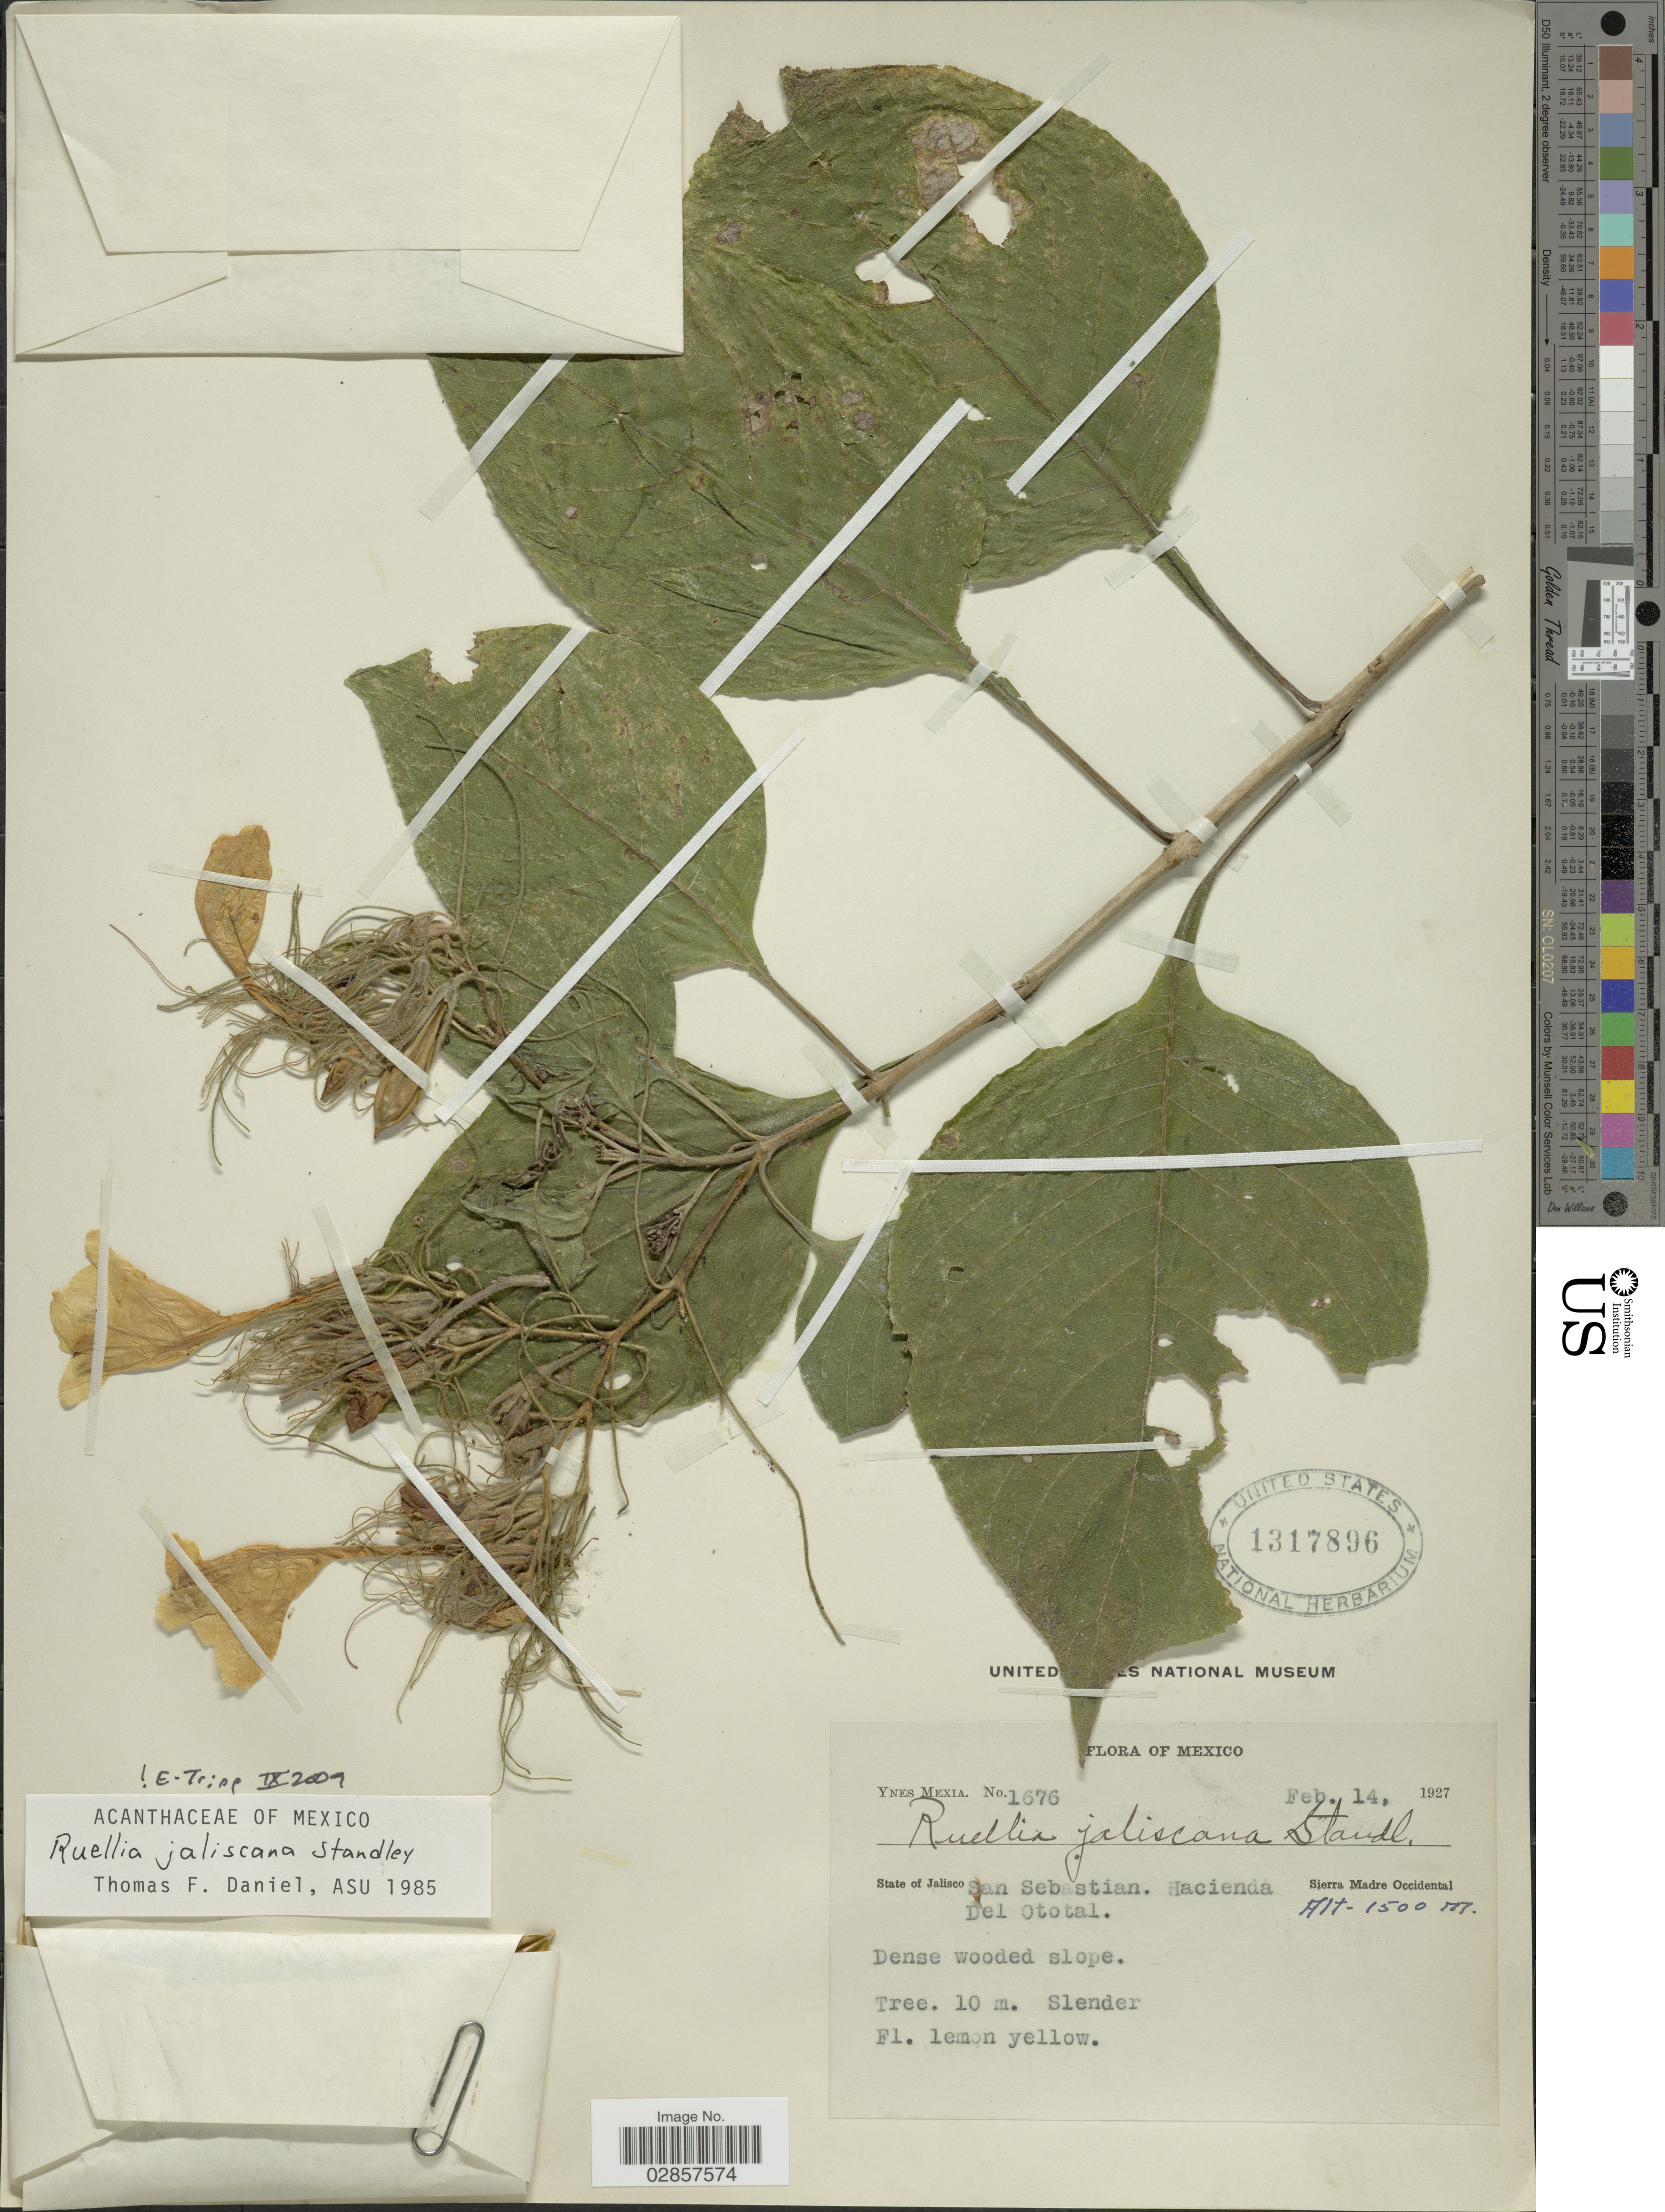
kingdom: Plantae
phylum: Tracheophyta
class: Magnoliopsida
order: Lamiales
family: Acanthaceae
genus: Ruellia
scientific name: Ruellia jaliscana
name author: Standl.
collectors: Y. Mexia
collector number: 1676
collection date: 1927-02-14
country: Mexico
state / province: Jalisco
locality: San Sebastian, Hacienda Del Ototal, Sierra Madre Occidental.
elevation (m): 1500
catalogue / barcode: US 1317896